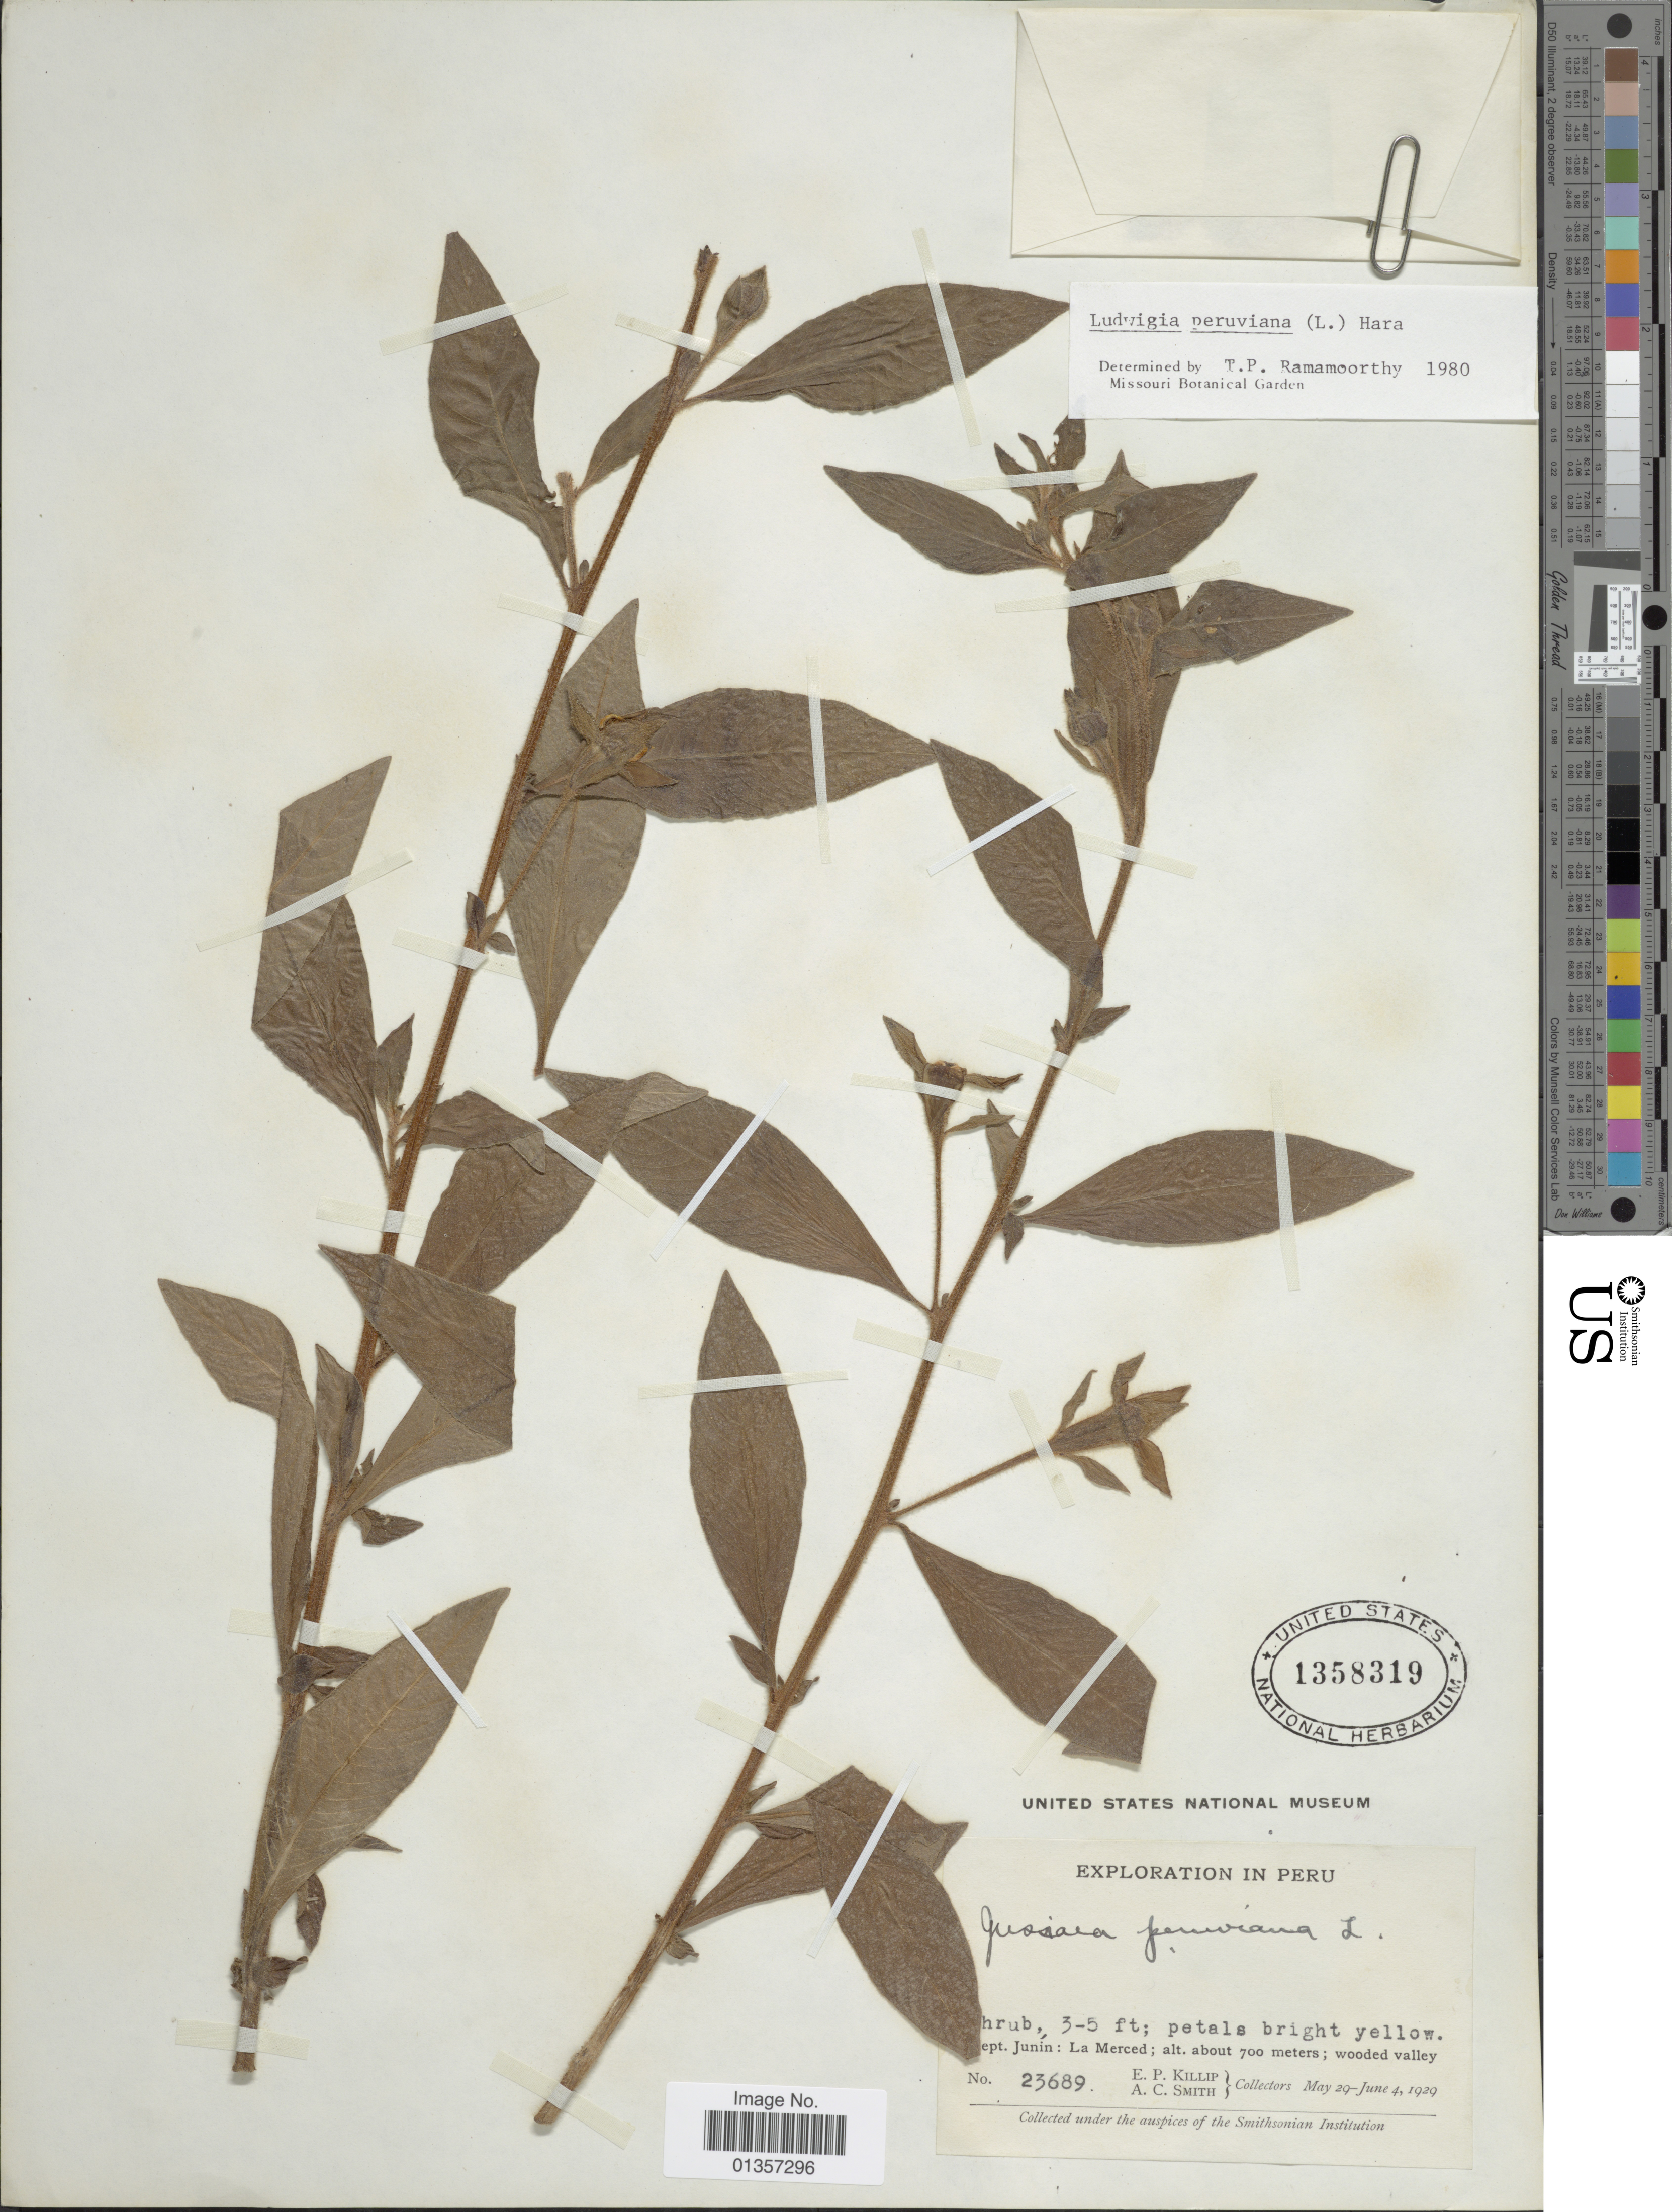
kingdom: Plantae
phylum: Tracheophyta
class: Magnoliopsida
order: Myrtales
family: Onagraceae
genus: Ludwigia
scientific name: Ludwigia peruviana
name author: (L.) H. Hara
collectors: E. P. Killip & A. C. Smith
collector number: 23689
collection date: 1929-05-29/1929-06-04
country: Peru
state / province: Junín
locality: La Merced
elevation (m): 700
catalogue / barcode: US 1358319